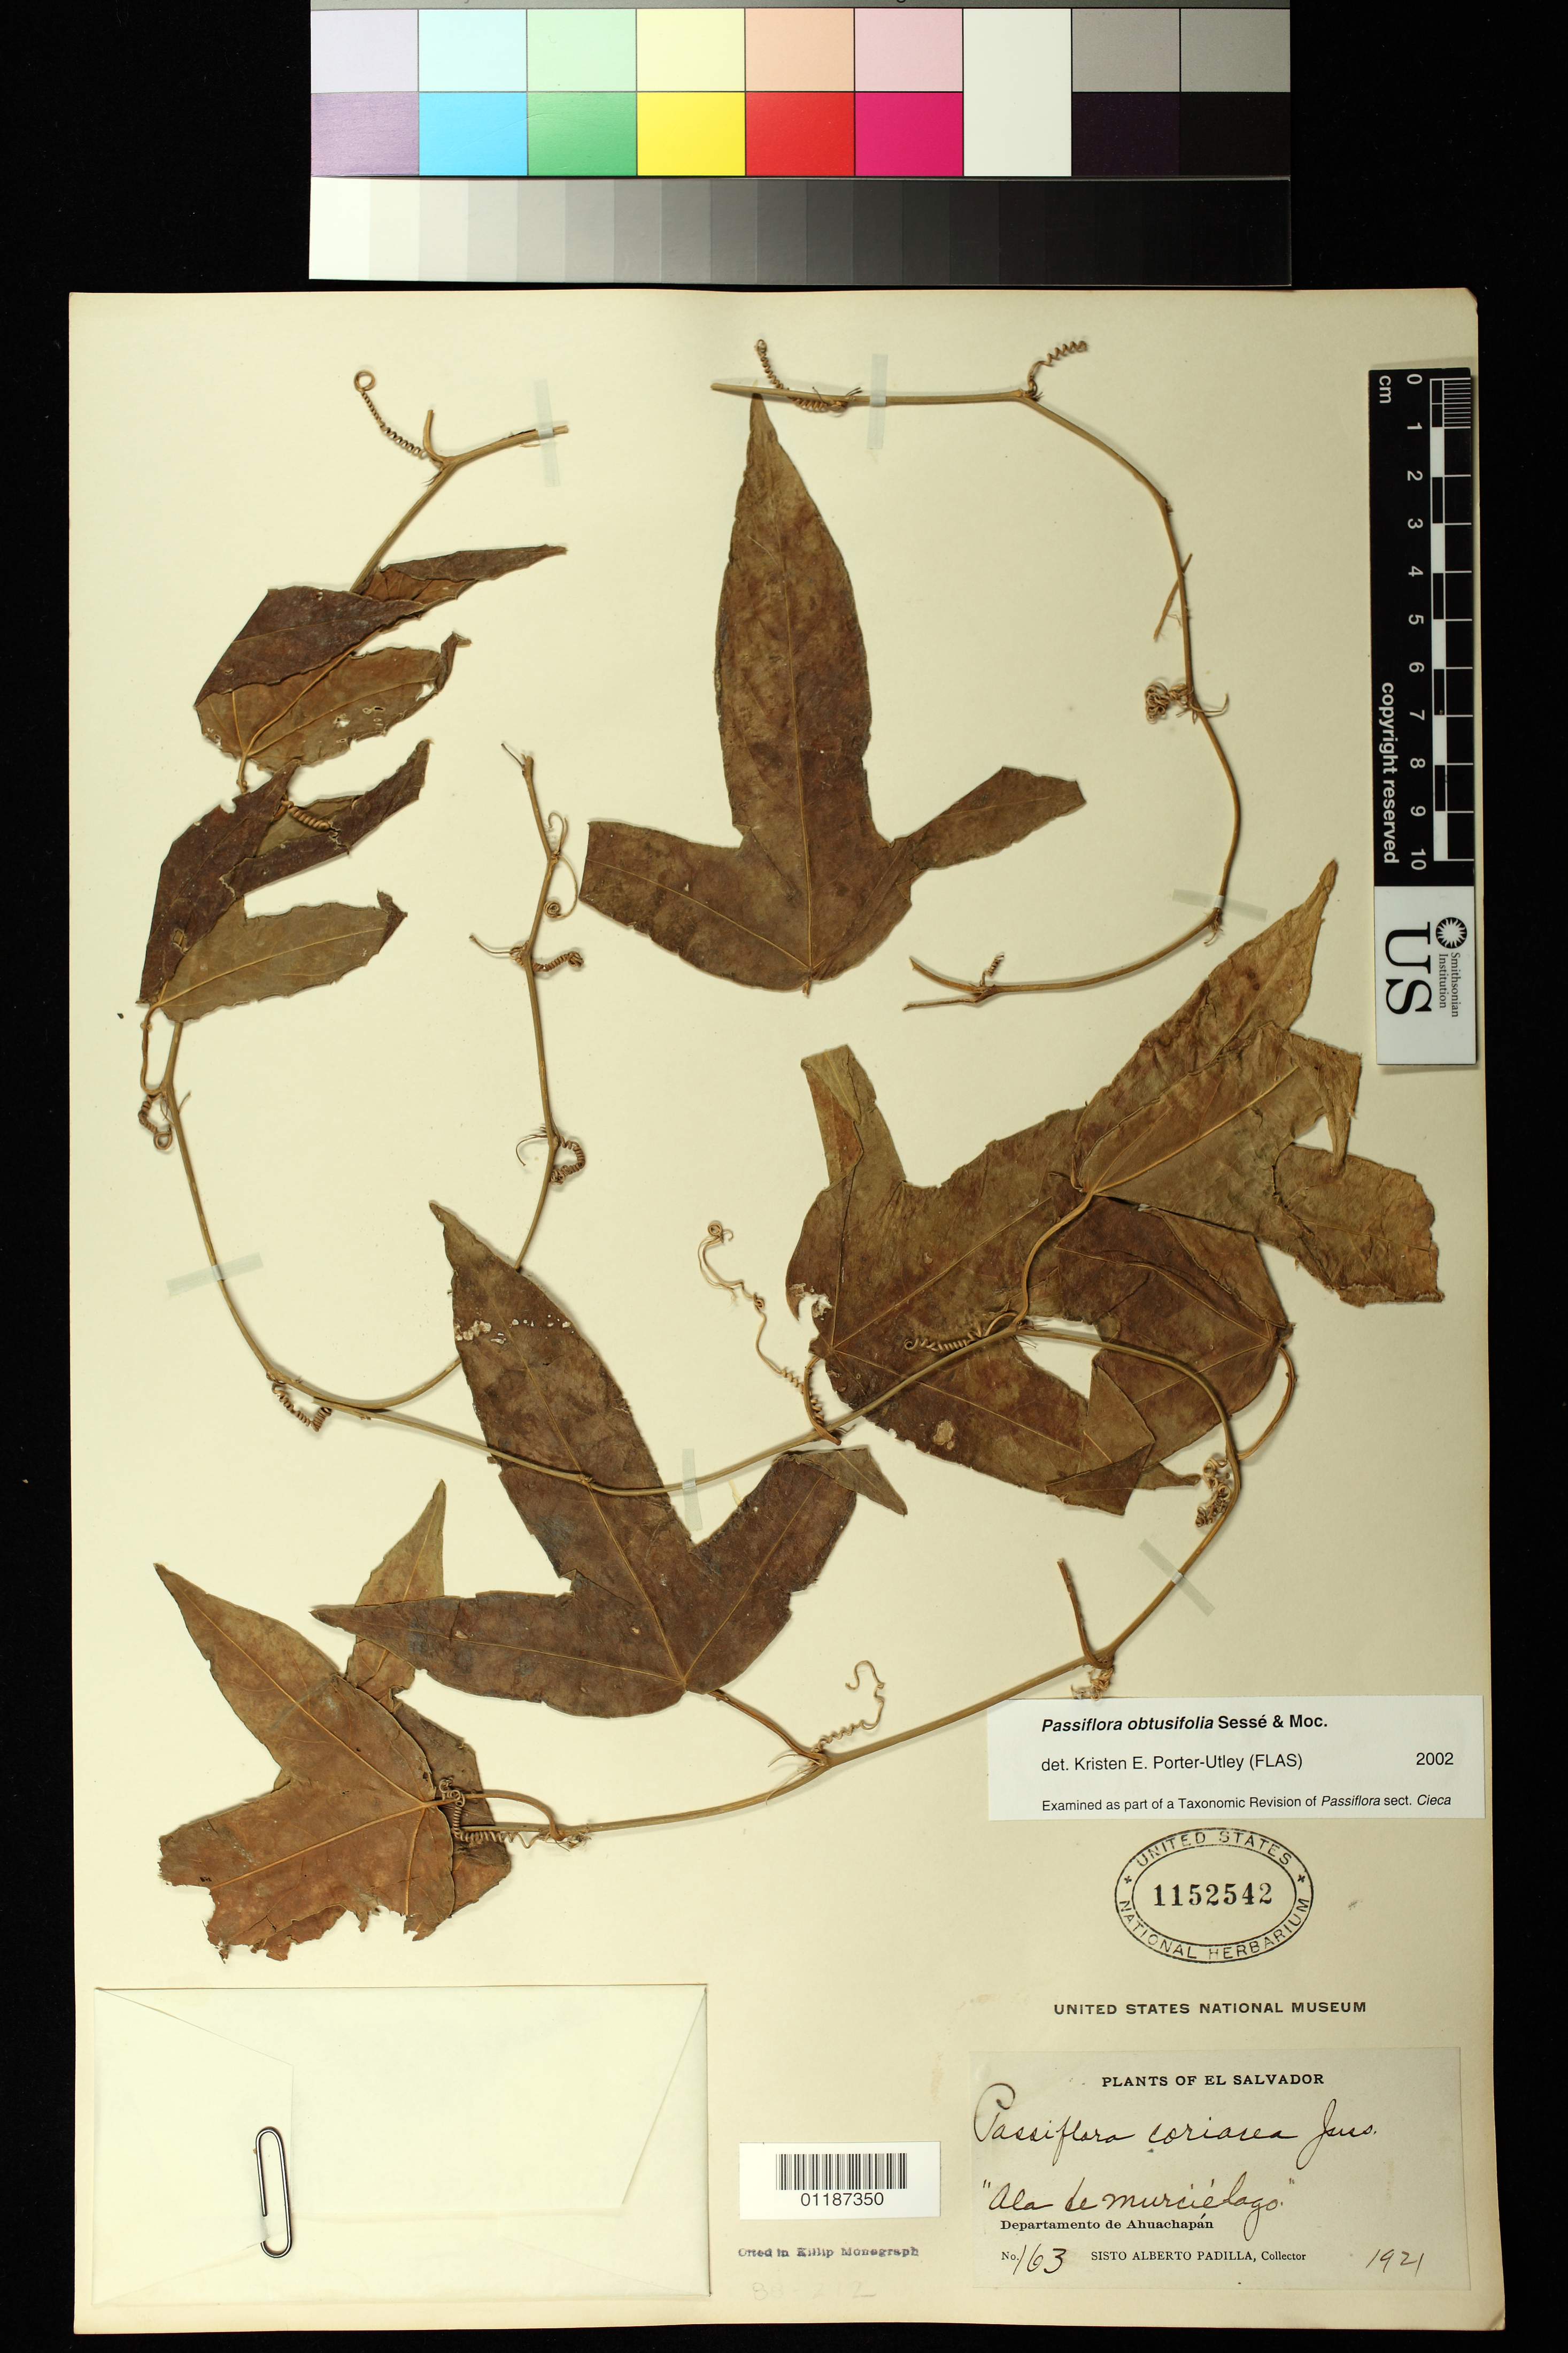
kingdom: Plantae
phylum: Tracheophyta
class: Magnoliopsida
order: Malpighiales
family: Passifloraceae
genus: Passiflora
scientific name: Passiflora obtusifolia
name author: Sessé & Moc.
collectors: S. A. Padilla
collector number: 163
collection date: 1921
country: El Salvador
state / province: Ahuachapan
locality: "Gusco" Departmento de Ahuachapan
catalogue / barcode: US 1152542